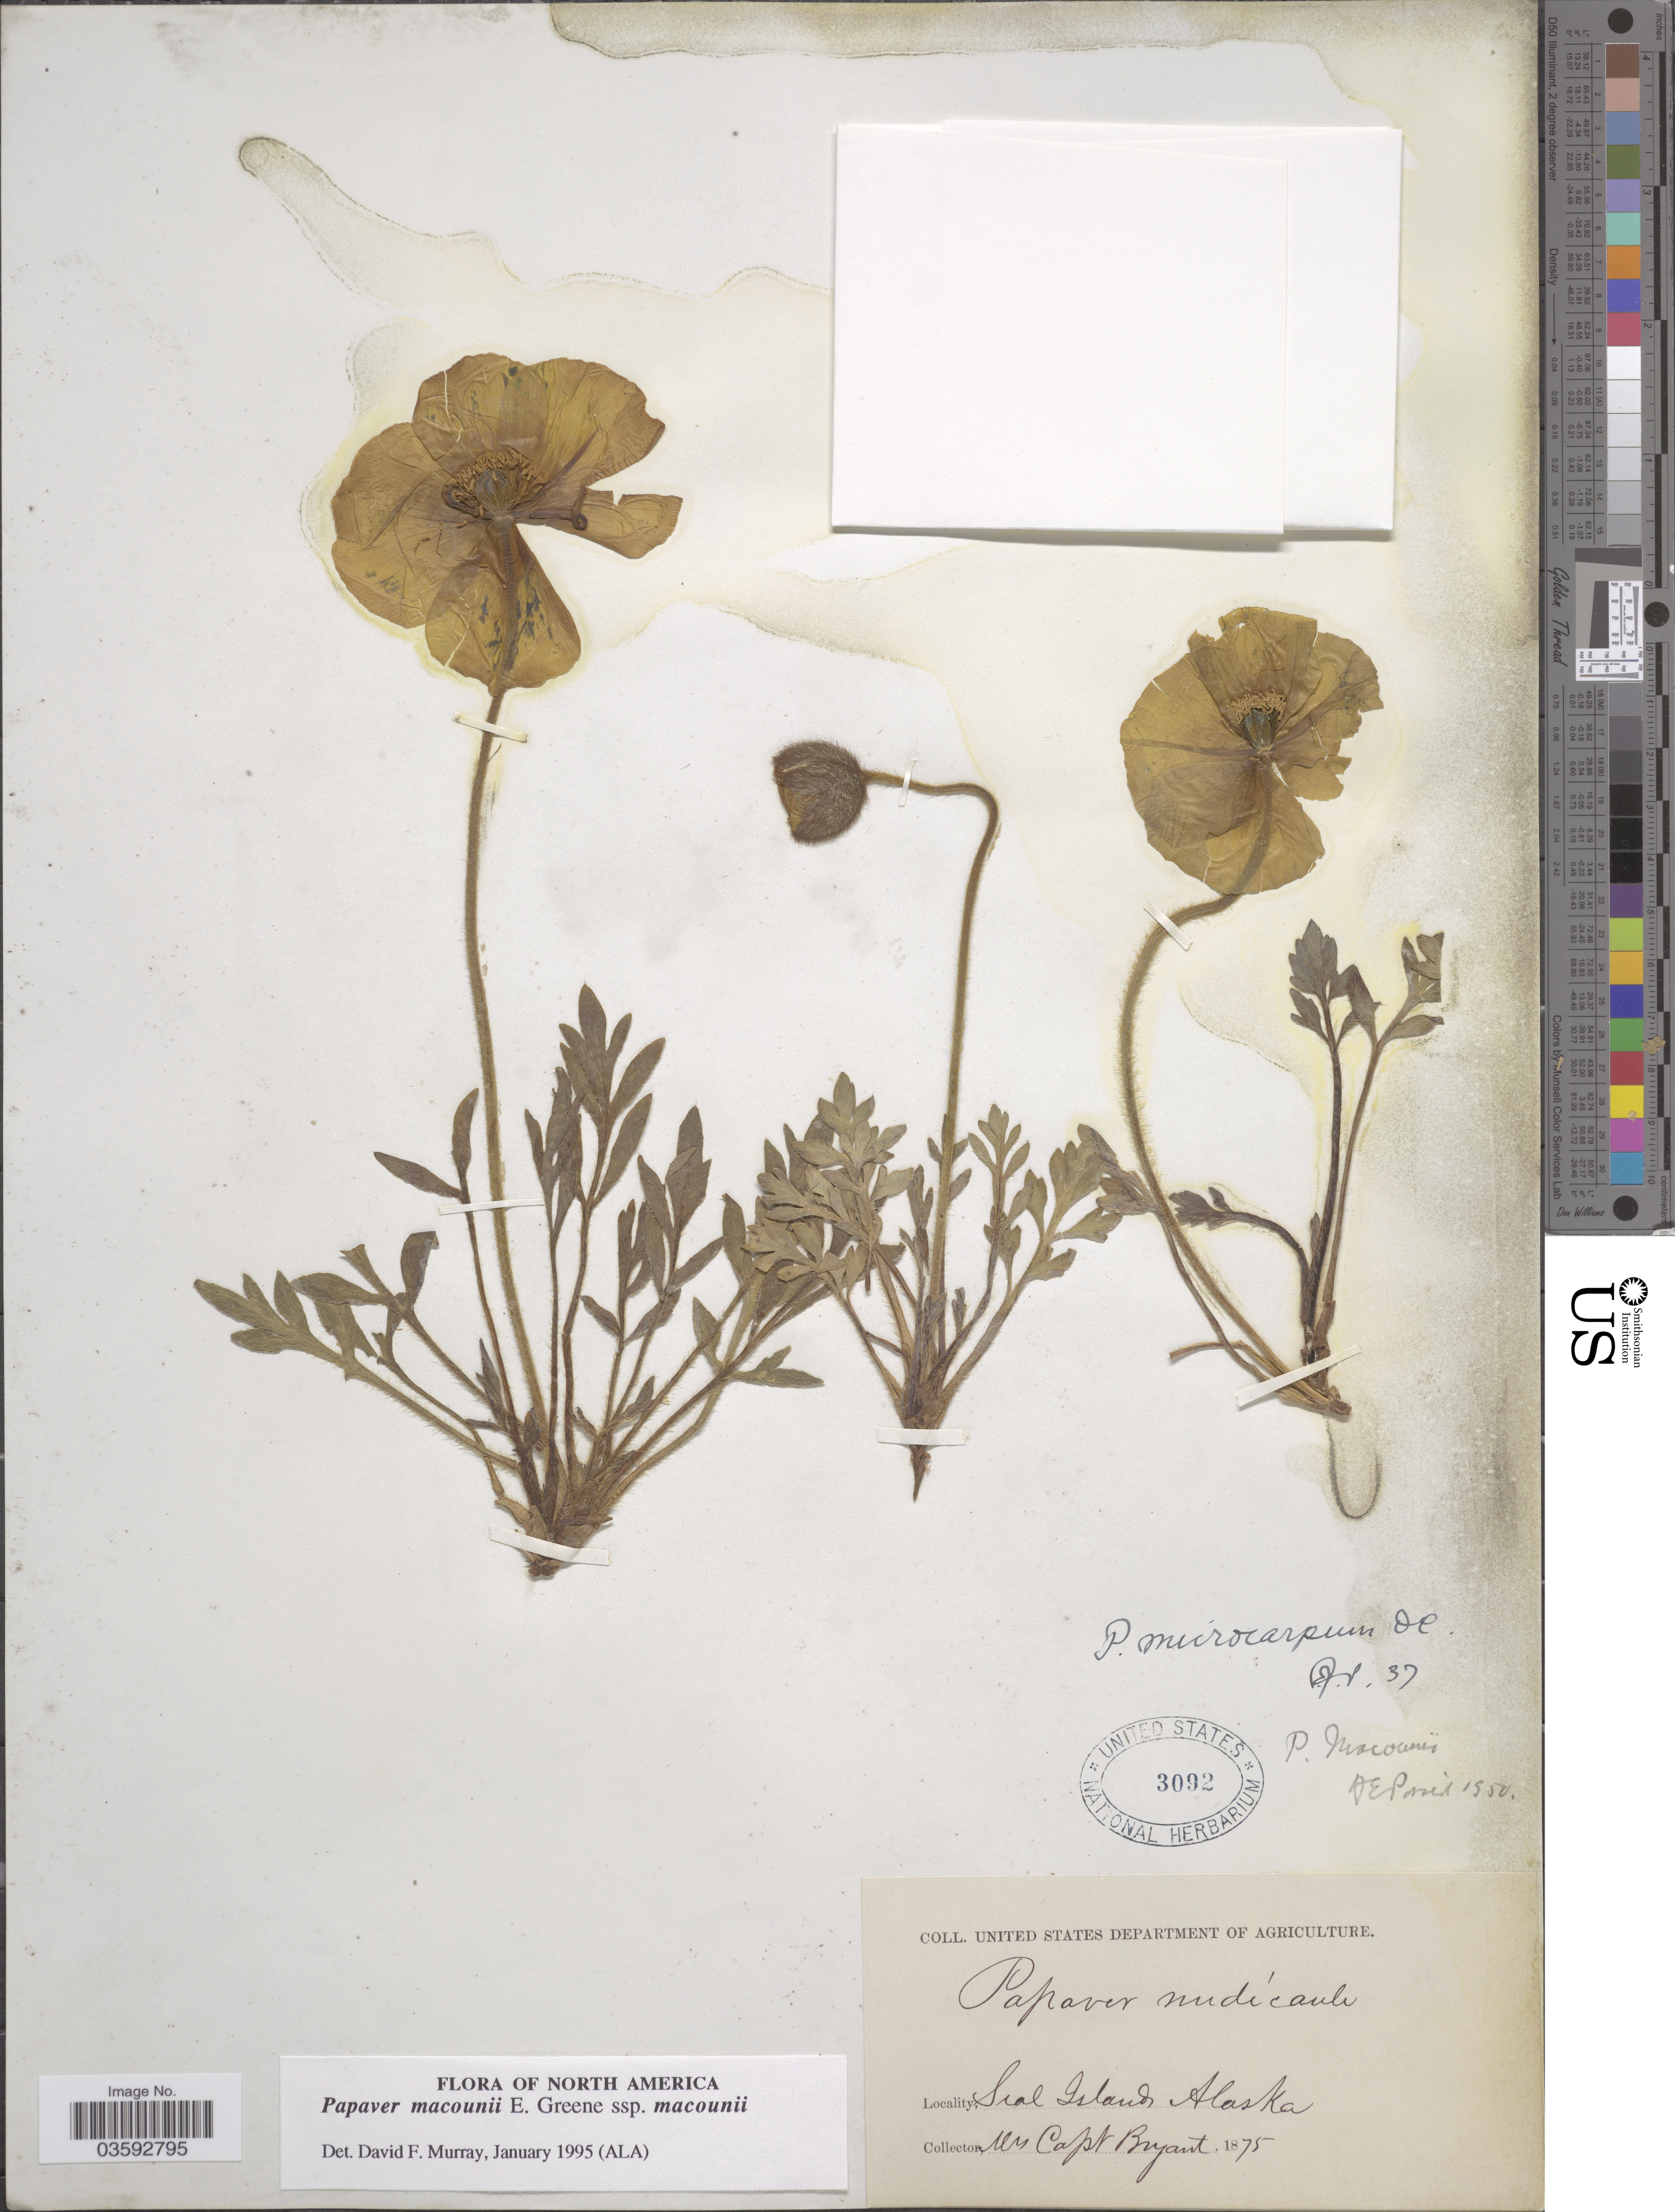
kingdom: Plantae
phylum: Tracheophyta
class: Magnoliopsida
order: Ranunculales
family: Papaveraceae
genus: Papaver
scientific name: Papaver macounii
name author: Greene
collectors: C. Bryant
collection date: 1875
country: United States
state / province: Alaska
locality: Seal Islands.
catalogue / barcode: US 3092